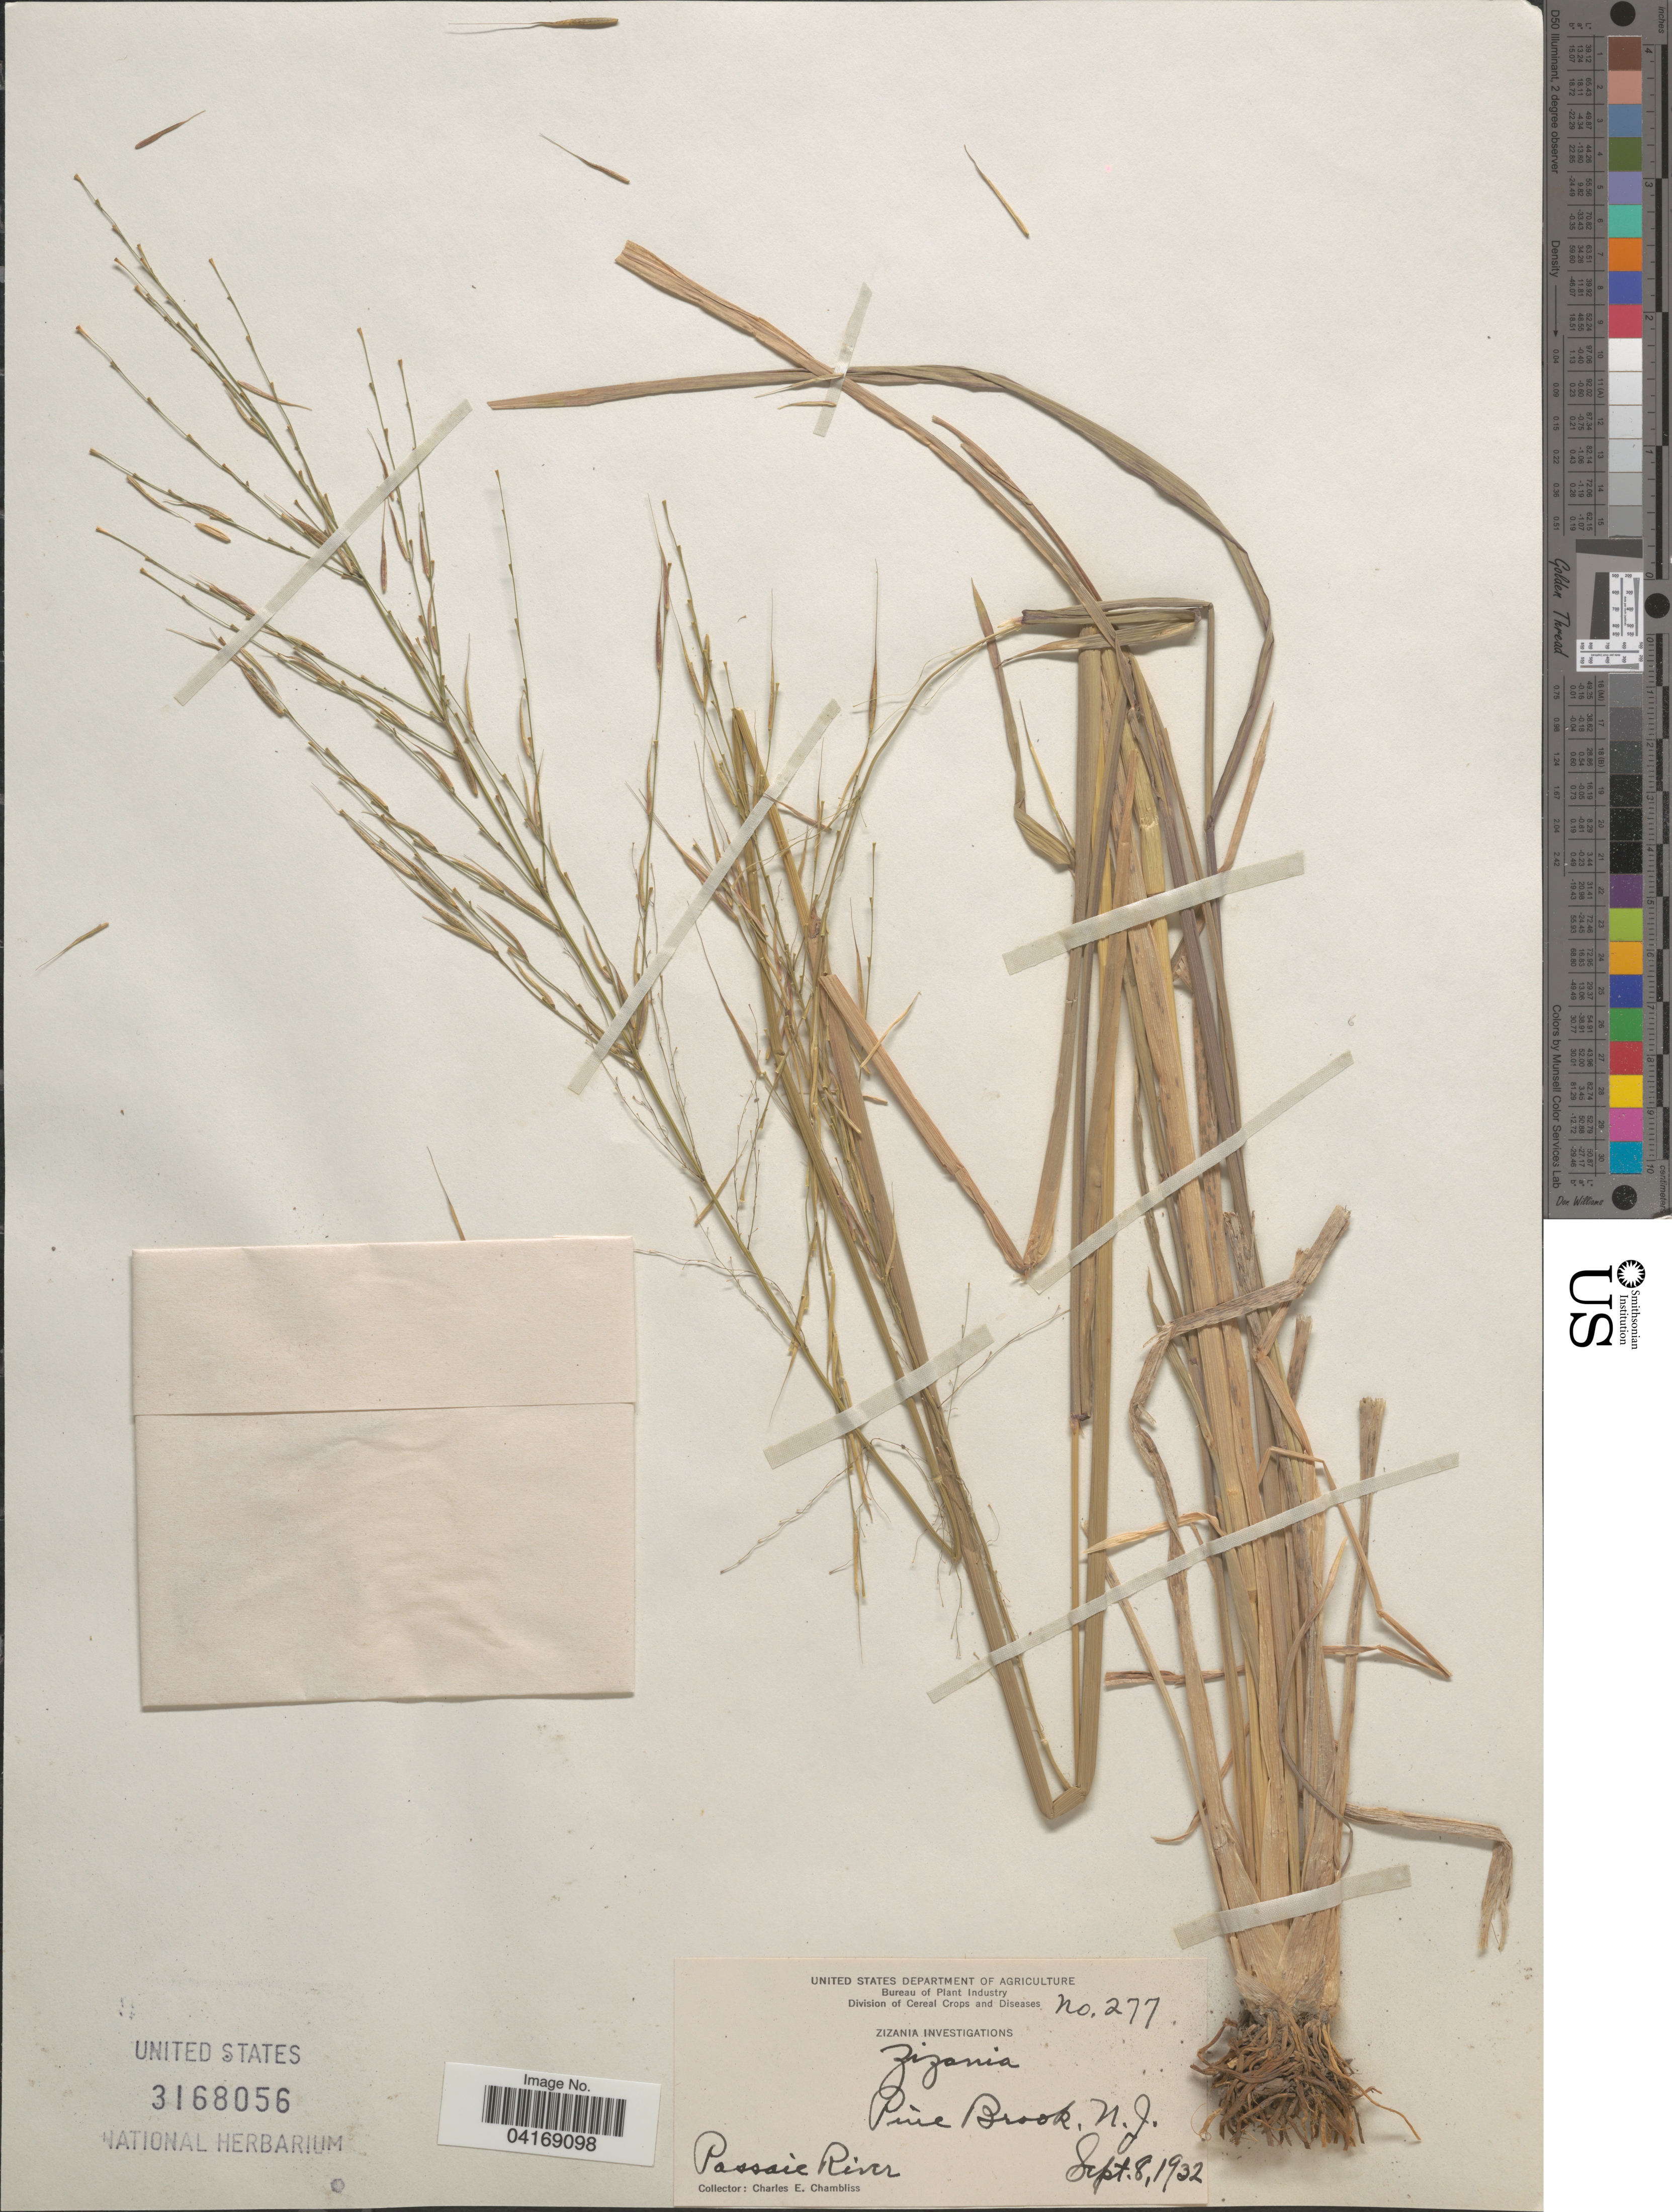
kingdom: Plantae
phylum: Tracheophyta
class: Liliopsida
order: Poales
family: Poaceae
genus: Zizania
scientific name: Zizania sp.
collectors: C. Chambliss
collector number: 277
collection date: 1932-09-08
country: United States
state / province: New Jersey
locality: Pine Brook. Passaic River.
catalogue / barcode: US 3168056